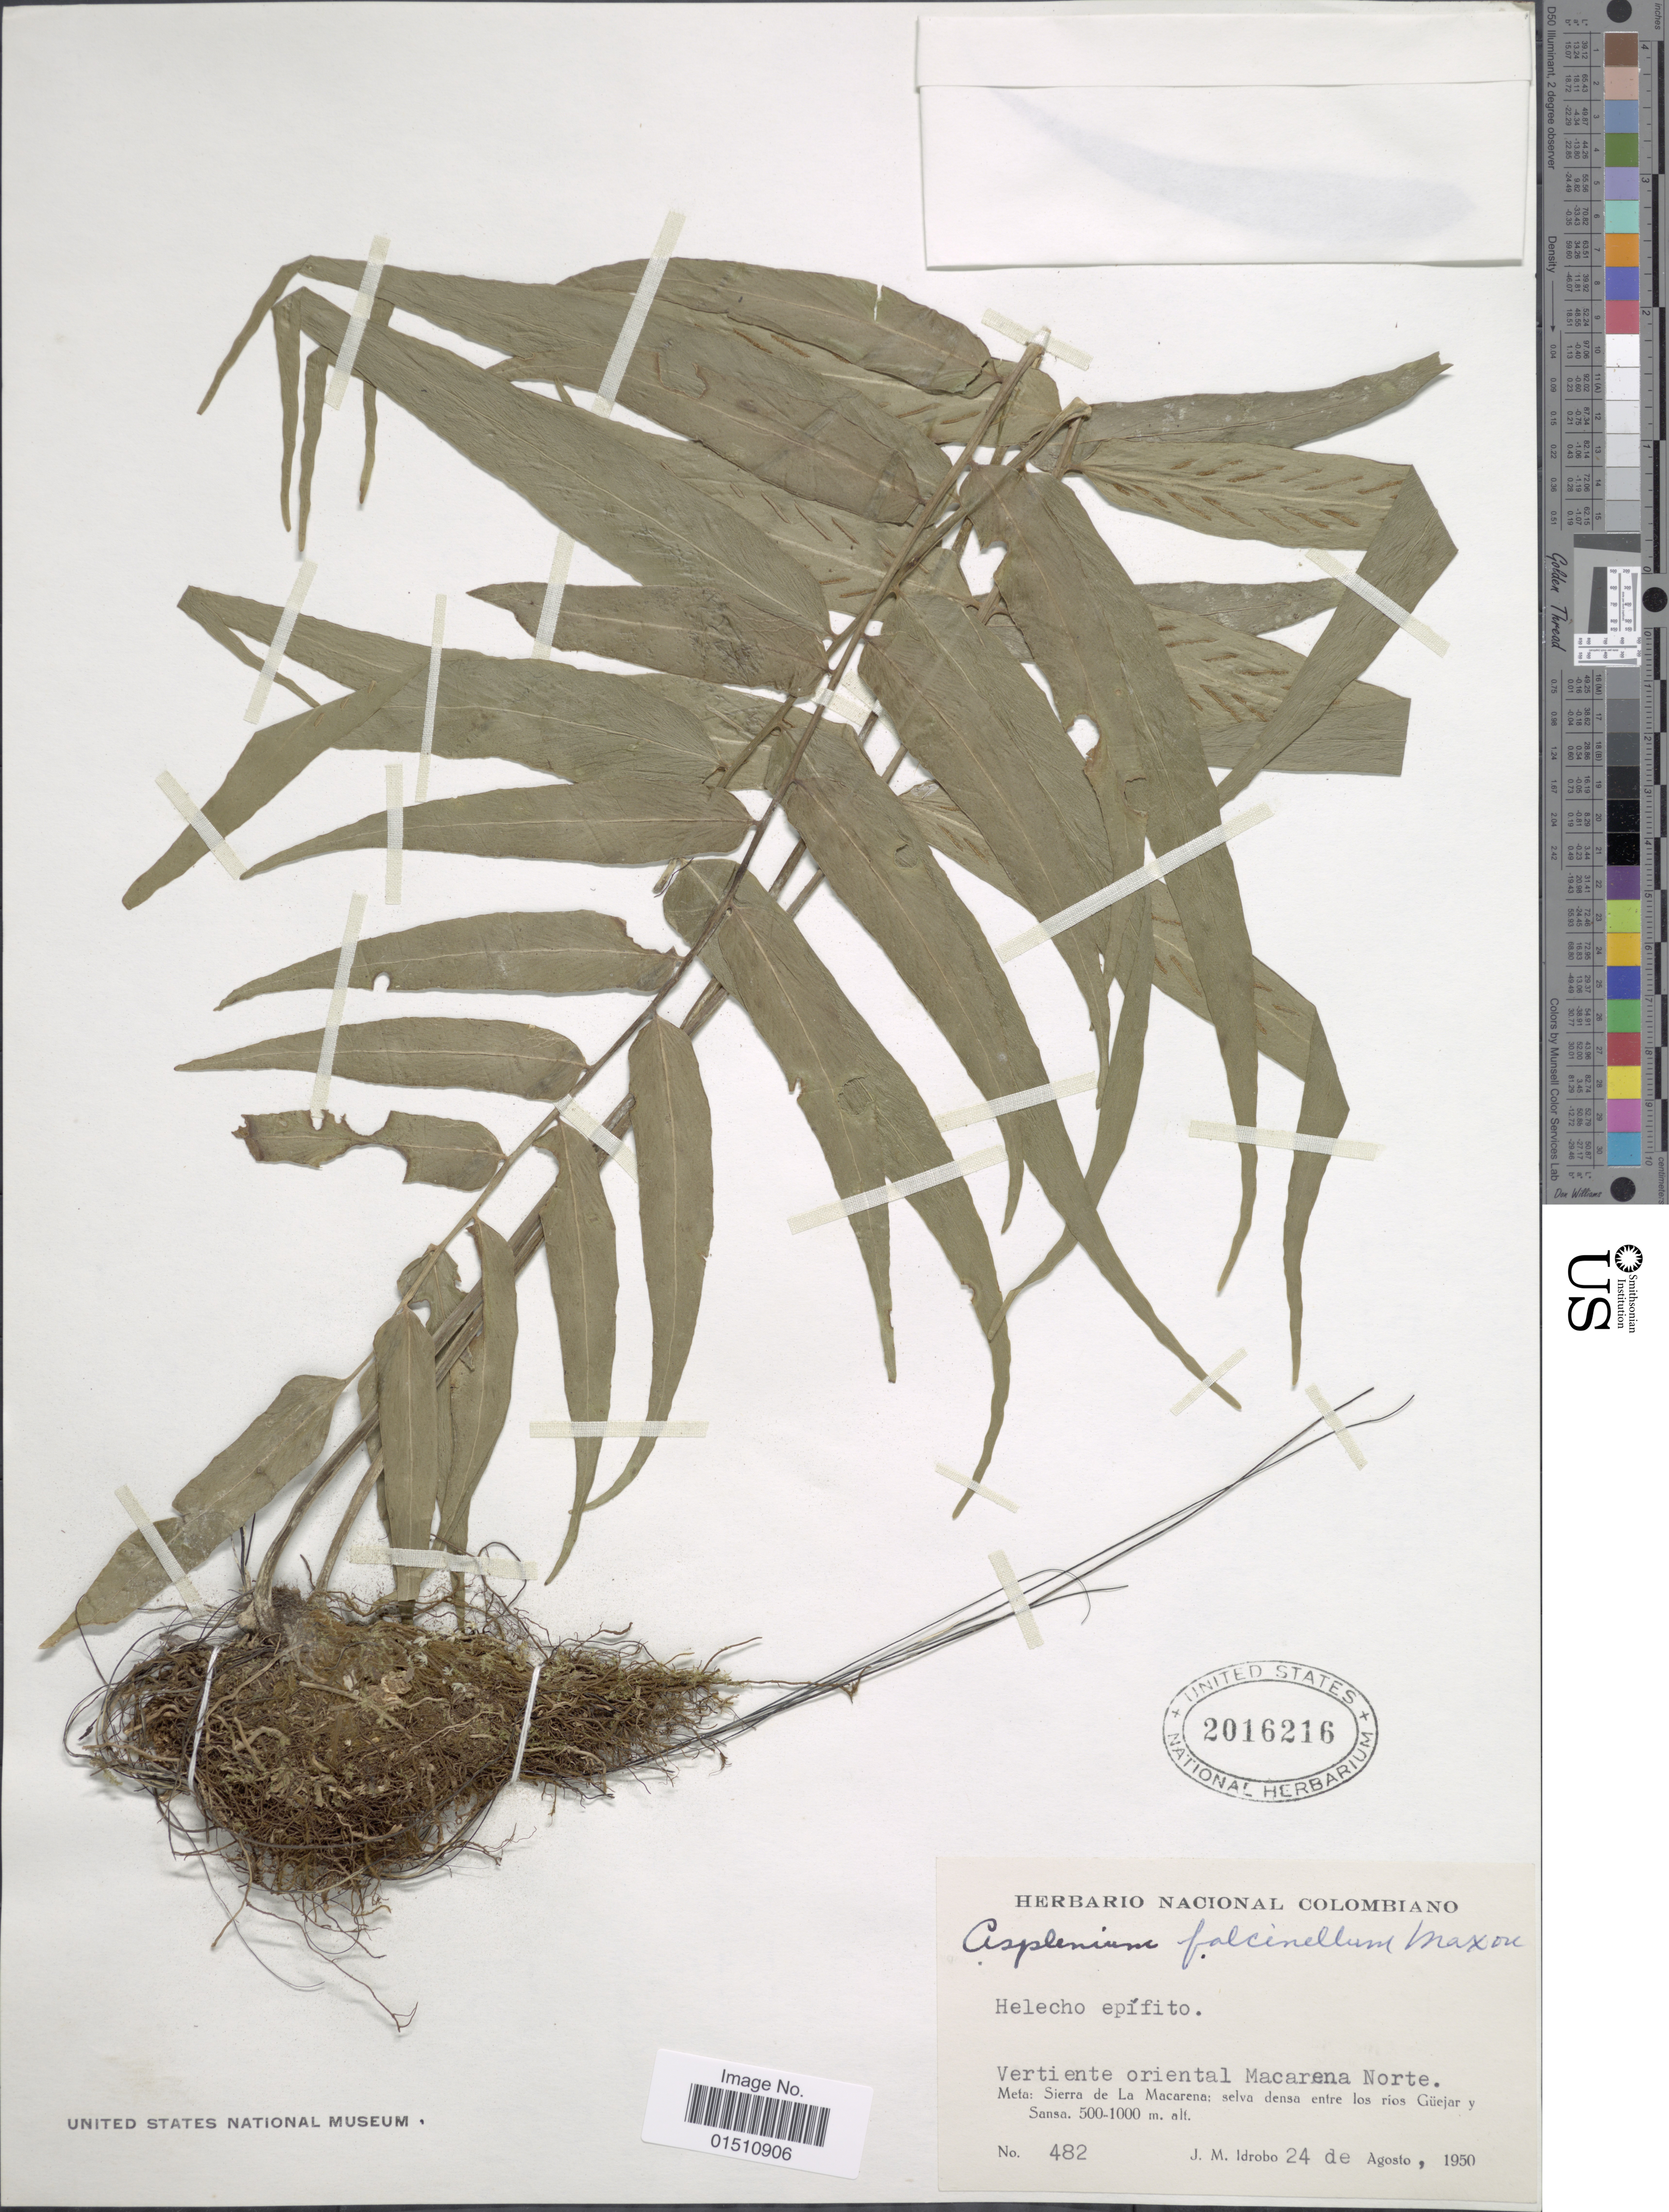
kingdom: Plantae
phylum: Tracheophyta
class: Polypodiopsida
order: Polypodiales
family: Aspleniaceae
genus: Asplenium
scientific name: Asplenium falcinellum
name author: Maxon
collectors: J. M. Idrobo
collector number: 482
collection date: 1950-08-24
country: Colombia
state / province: Meta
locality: Colombia, Sierra de La Macarena; selva densa entre los rios Gü ejar y Sansa.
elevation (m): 500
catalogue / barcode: US 2016216